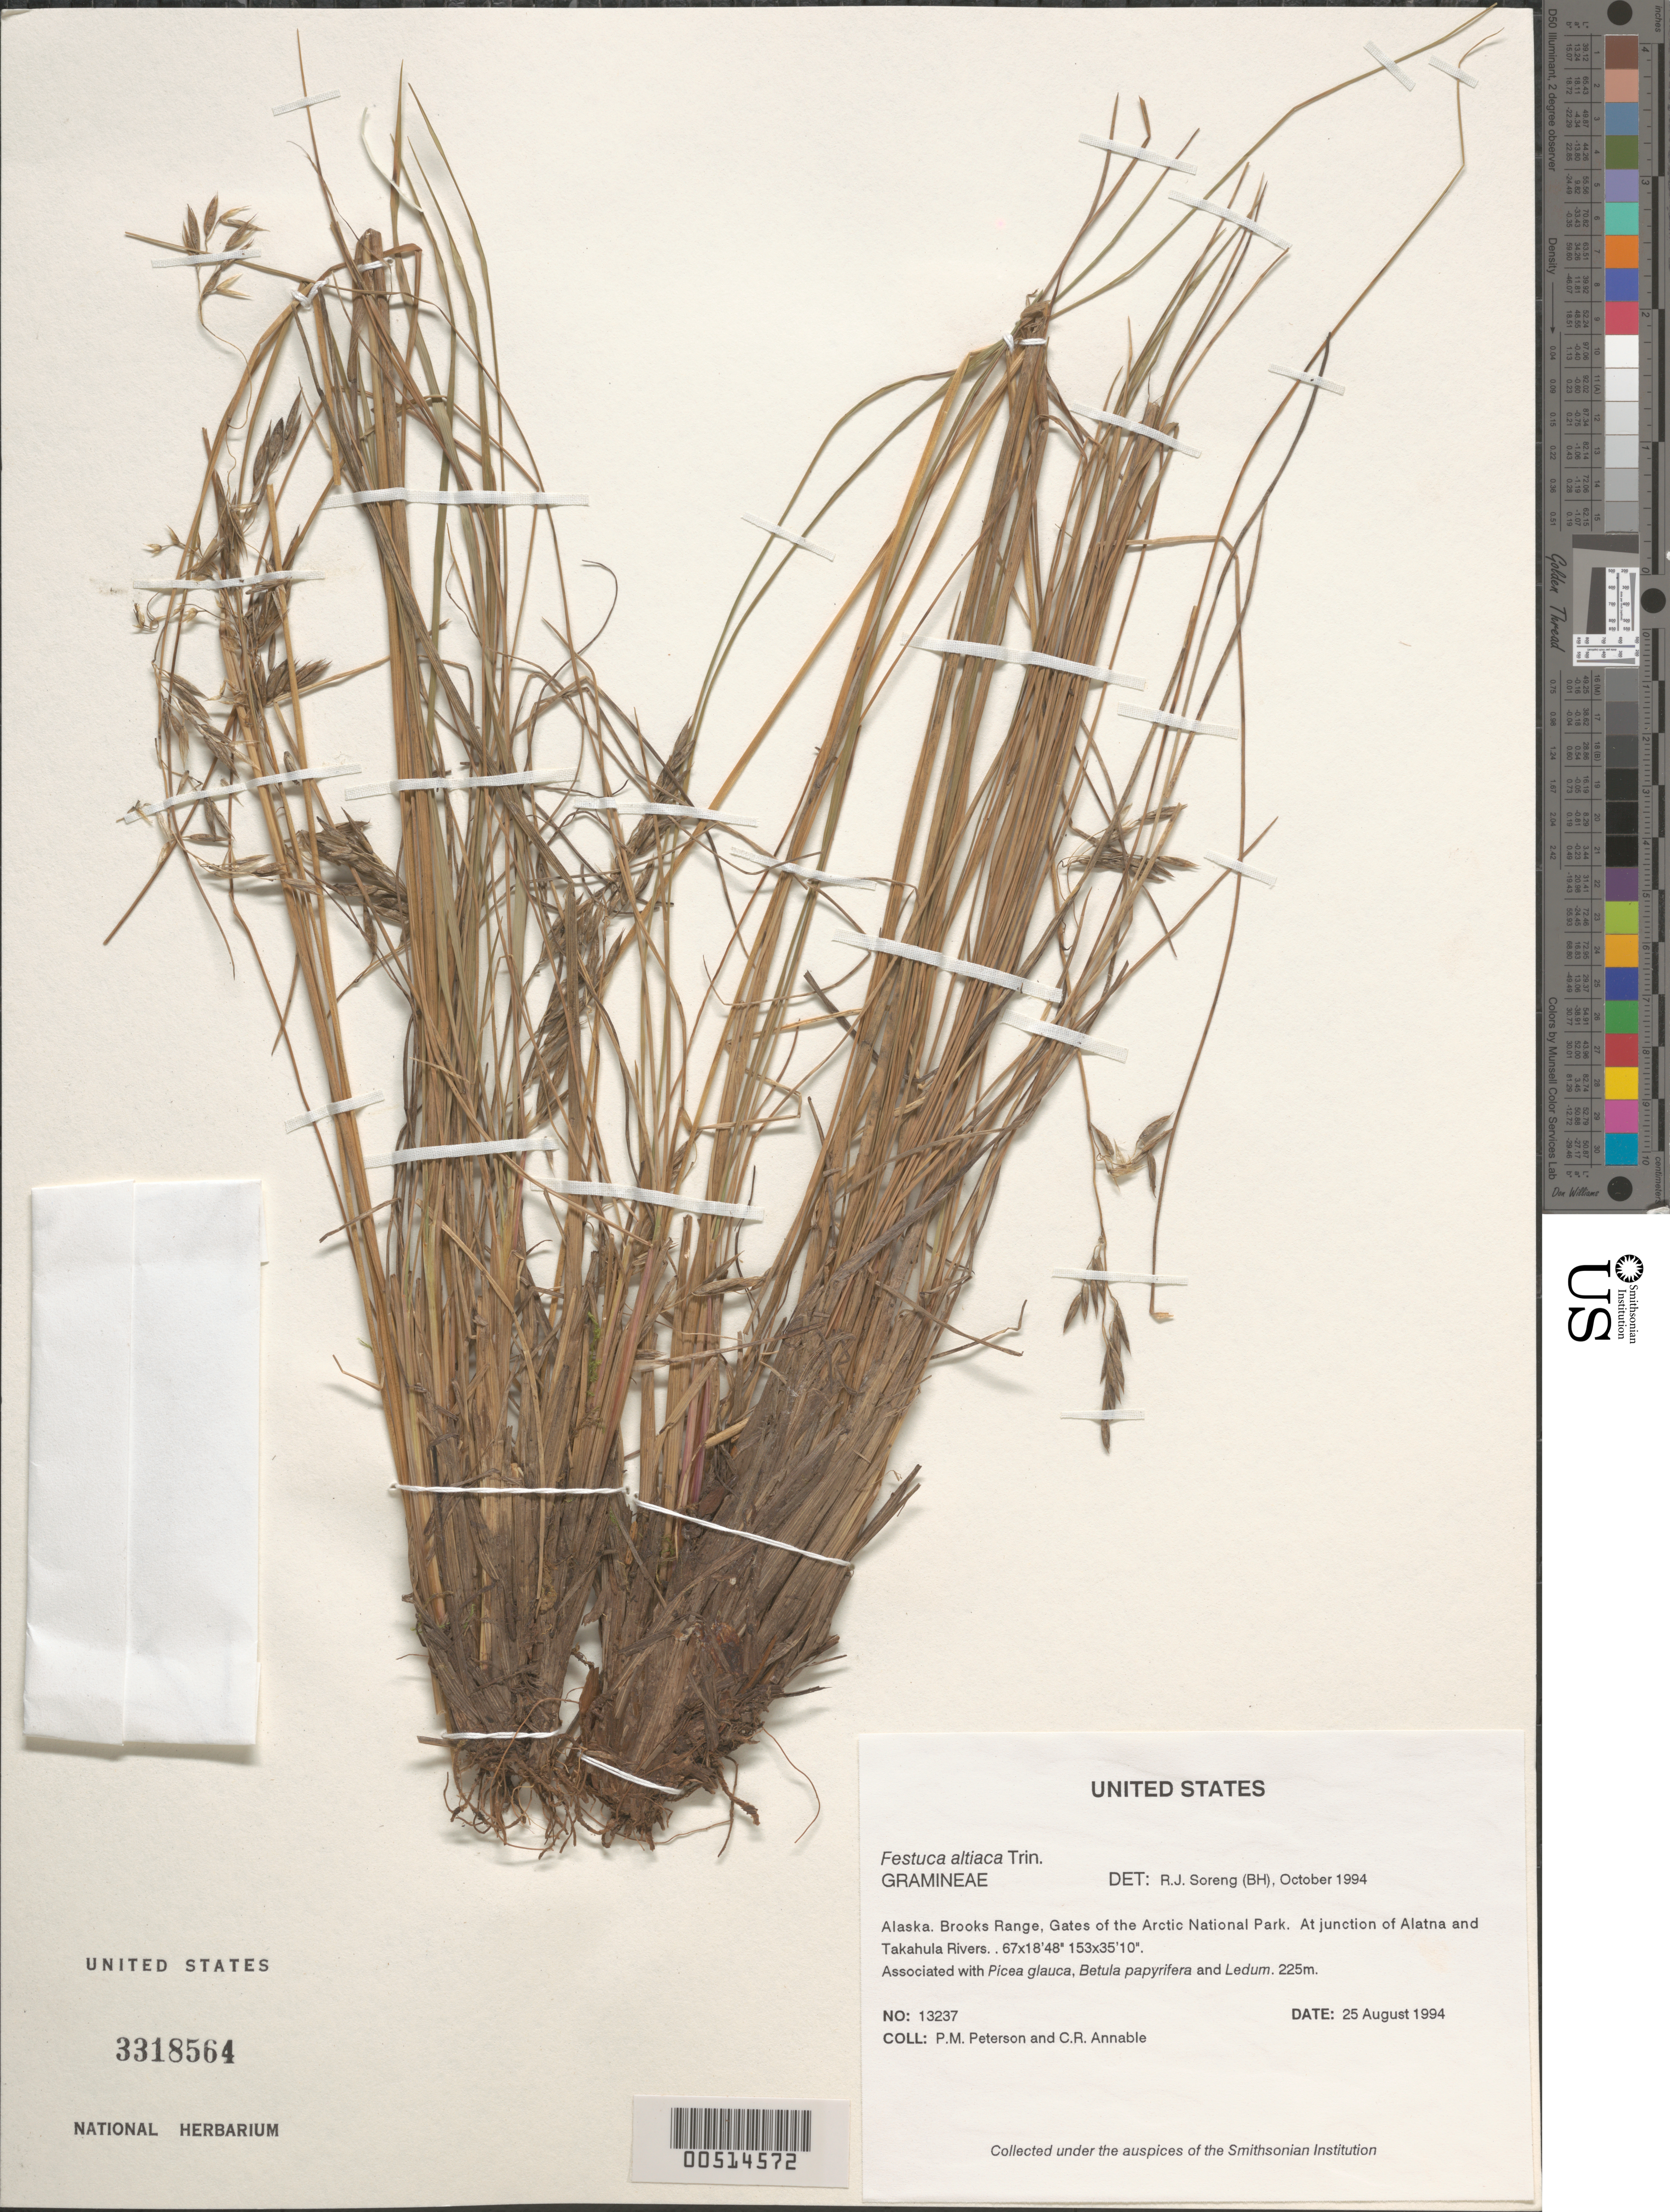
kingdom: Plantae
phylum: Tracheophyta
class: Liliopsida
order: Poales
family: Poaceae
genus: Festuca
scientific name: Festuca altaica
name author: Trin.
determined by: Soreng, Robert J., Research Associate (BOT), Smithsonian Institution - National Museum of Natural History (UNITED STATES)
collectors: P. M. Peterson & C. R. Annable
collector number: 13237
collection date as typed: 25 Aug 1994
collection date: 1994-08-25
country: United States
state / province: Alaska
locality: Brooks Range, Gates of the Arctic National Park. At junction of Alatna and Takahula Rivers.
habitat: Associated with {Picea glauca}, {Betula papyrifera} and {Ledum}.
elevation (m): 225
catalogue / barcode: US 3318564